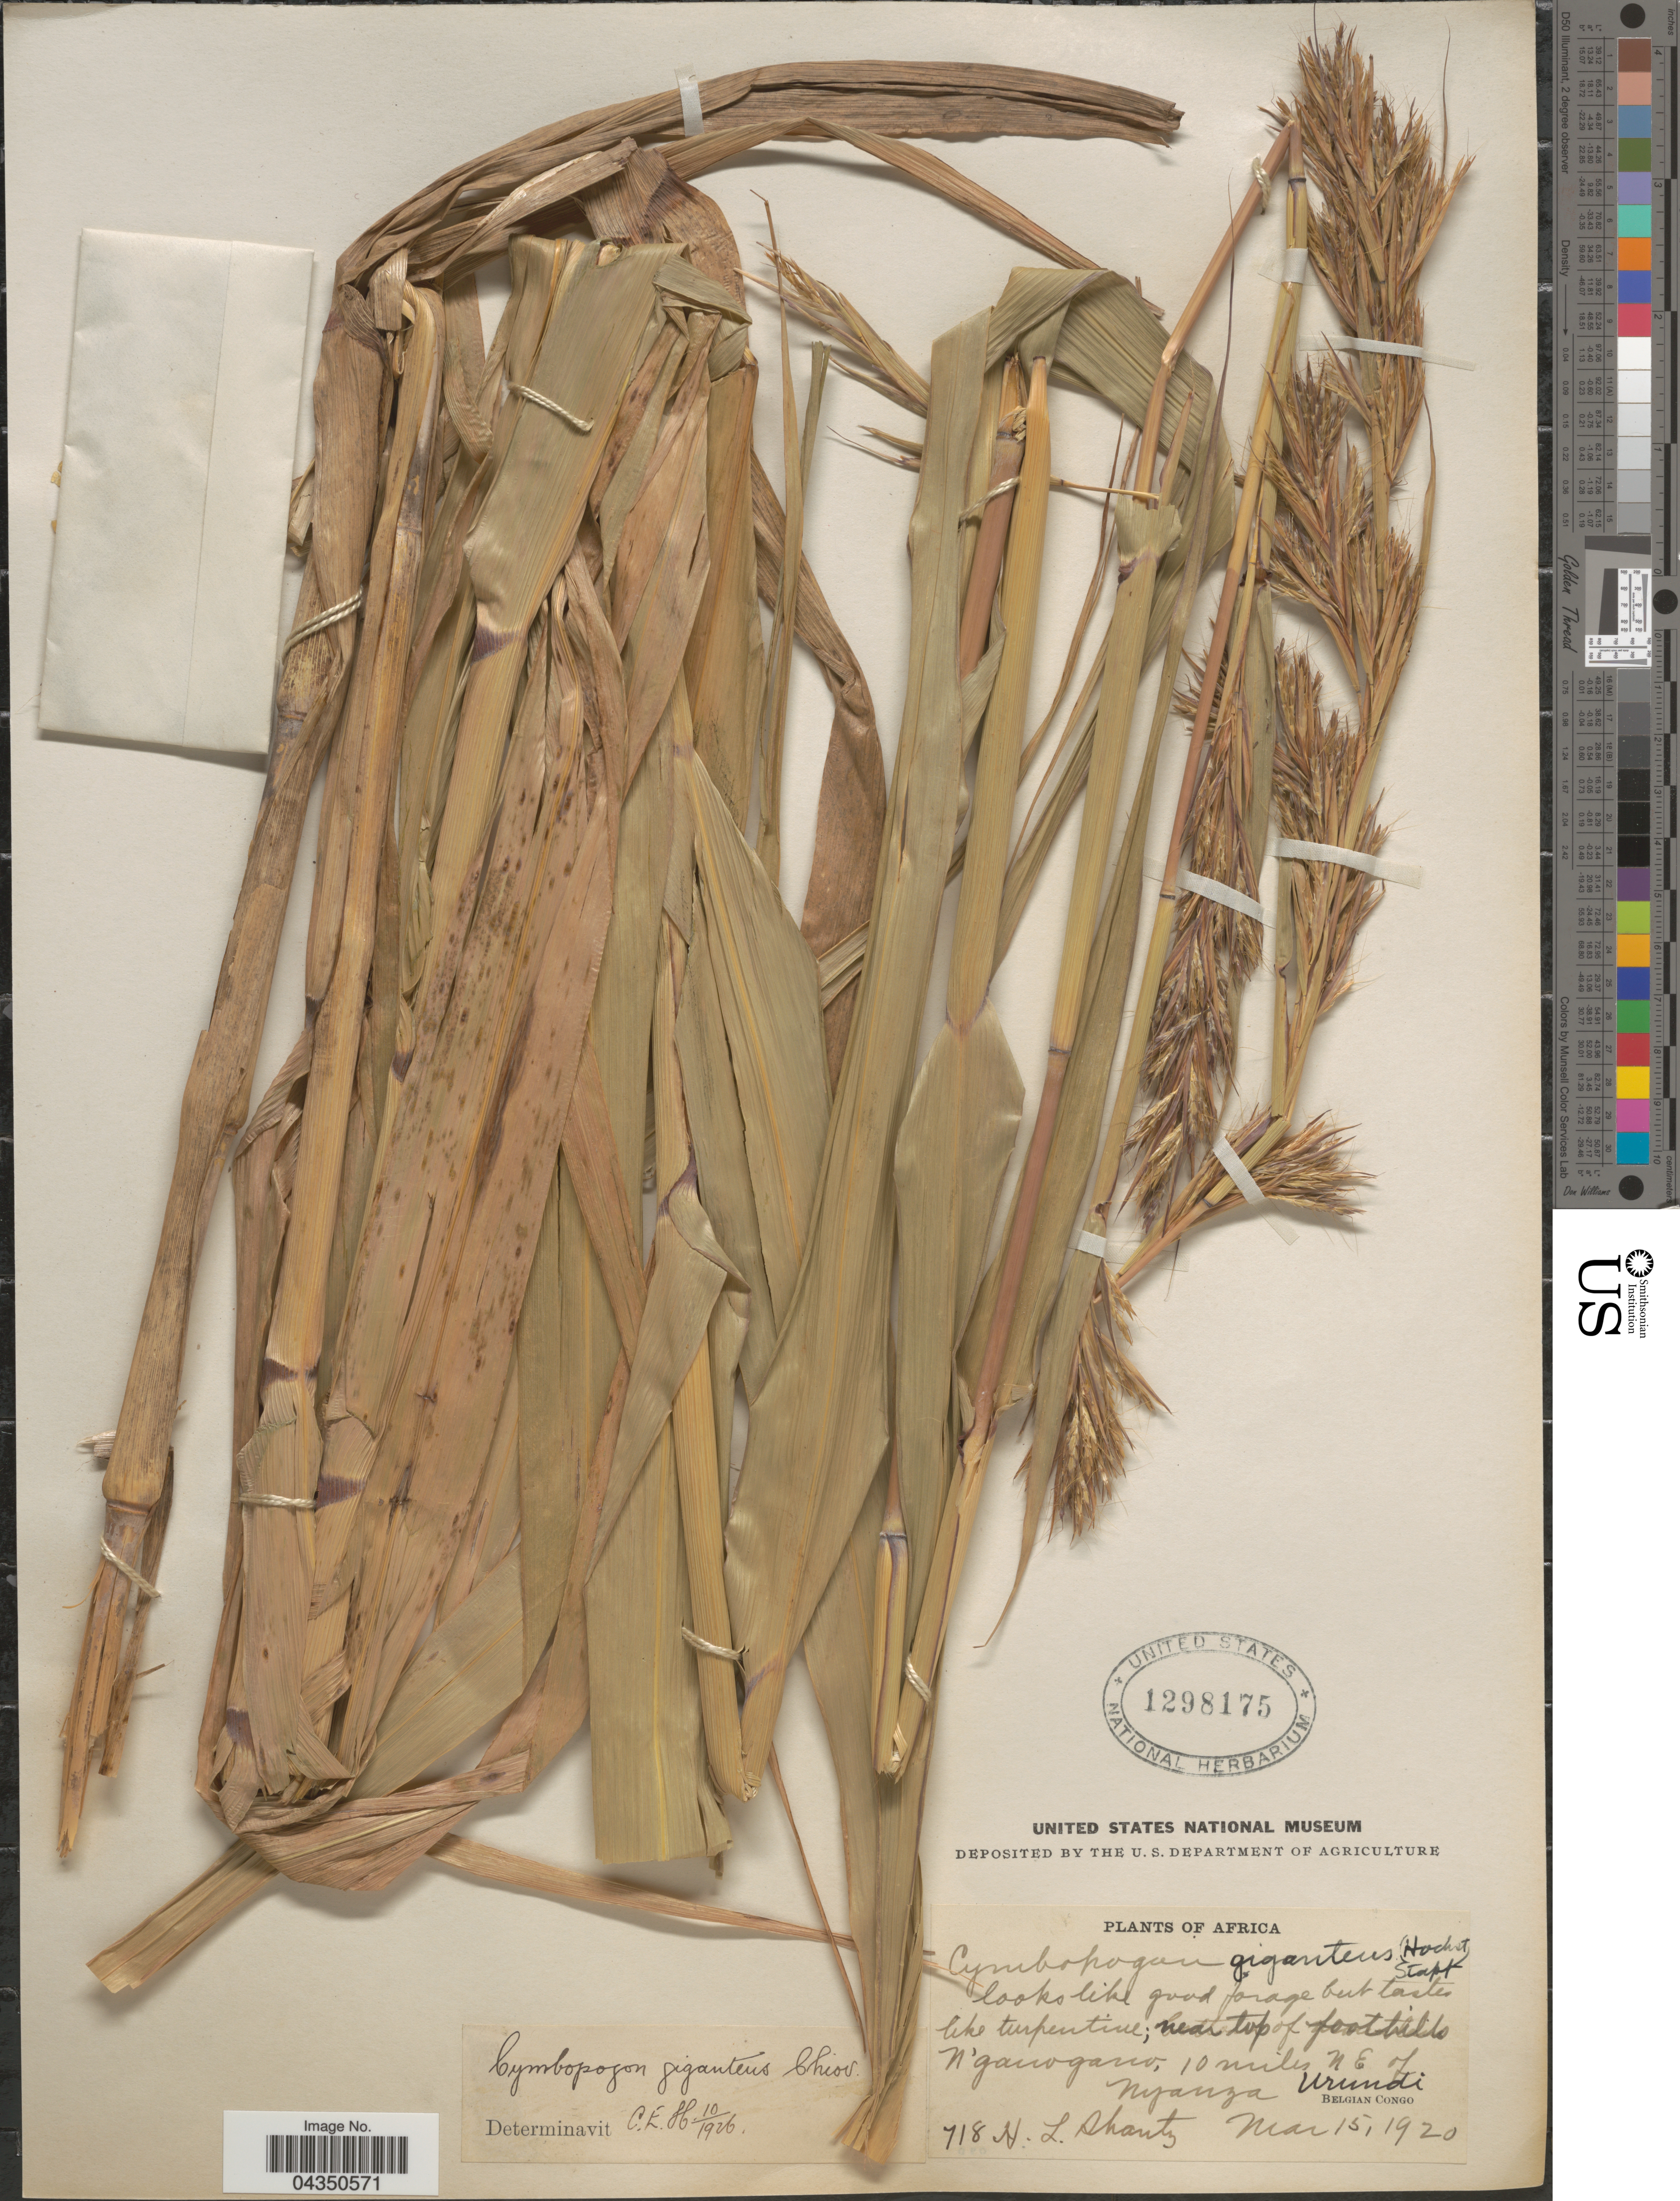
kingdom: Plantae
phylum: Tracheophyta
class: Liliopsida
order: Poales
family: Poaceae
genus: Cymbopogon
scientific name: Cymbopogon giganteus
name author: Chiov.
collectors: H. Shantz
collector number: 718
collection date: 1920-03-15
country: Congo, Democratic Republic of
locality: Near top of foothills N'ganogano, 10 miles N E of Nyanza Urundi. Belgian Congo.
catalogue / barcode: US 1298175